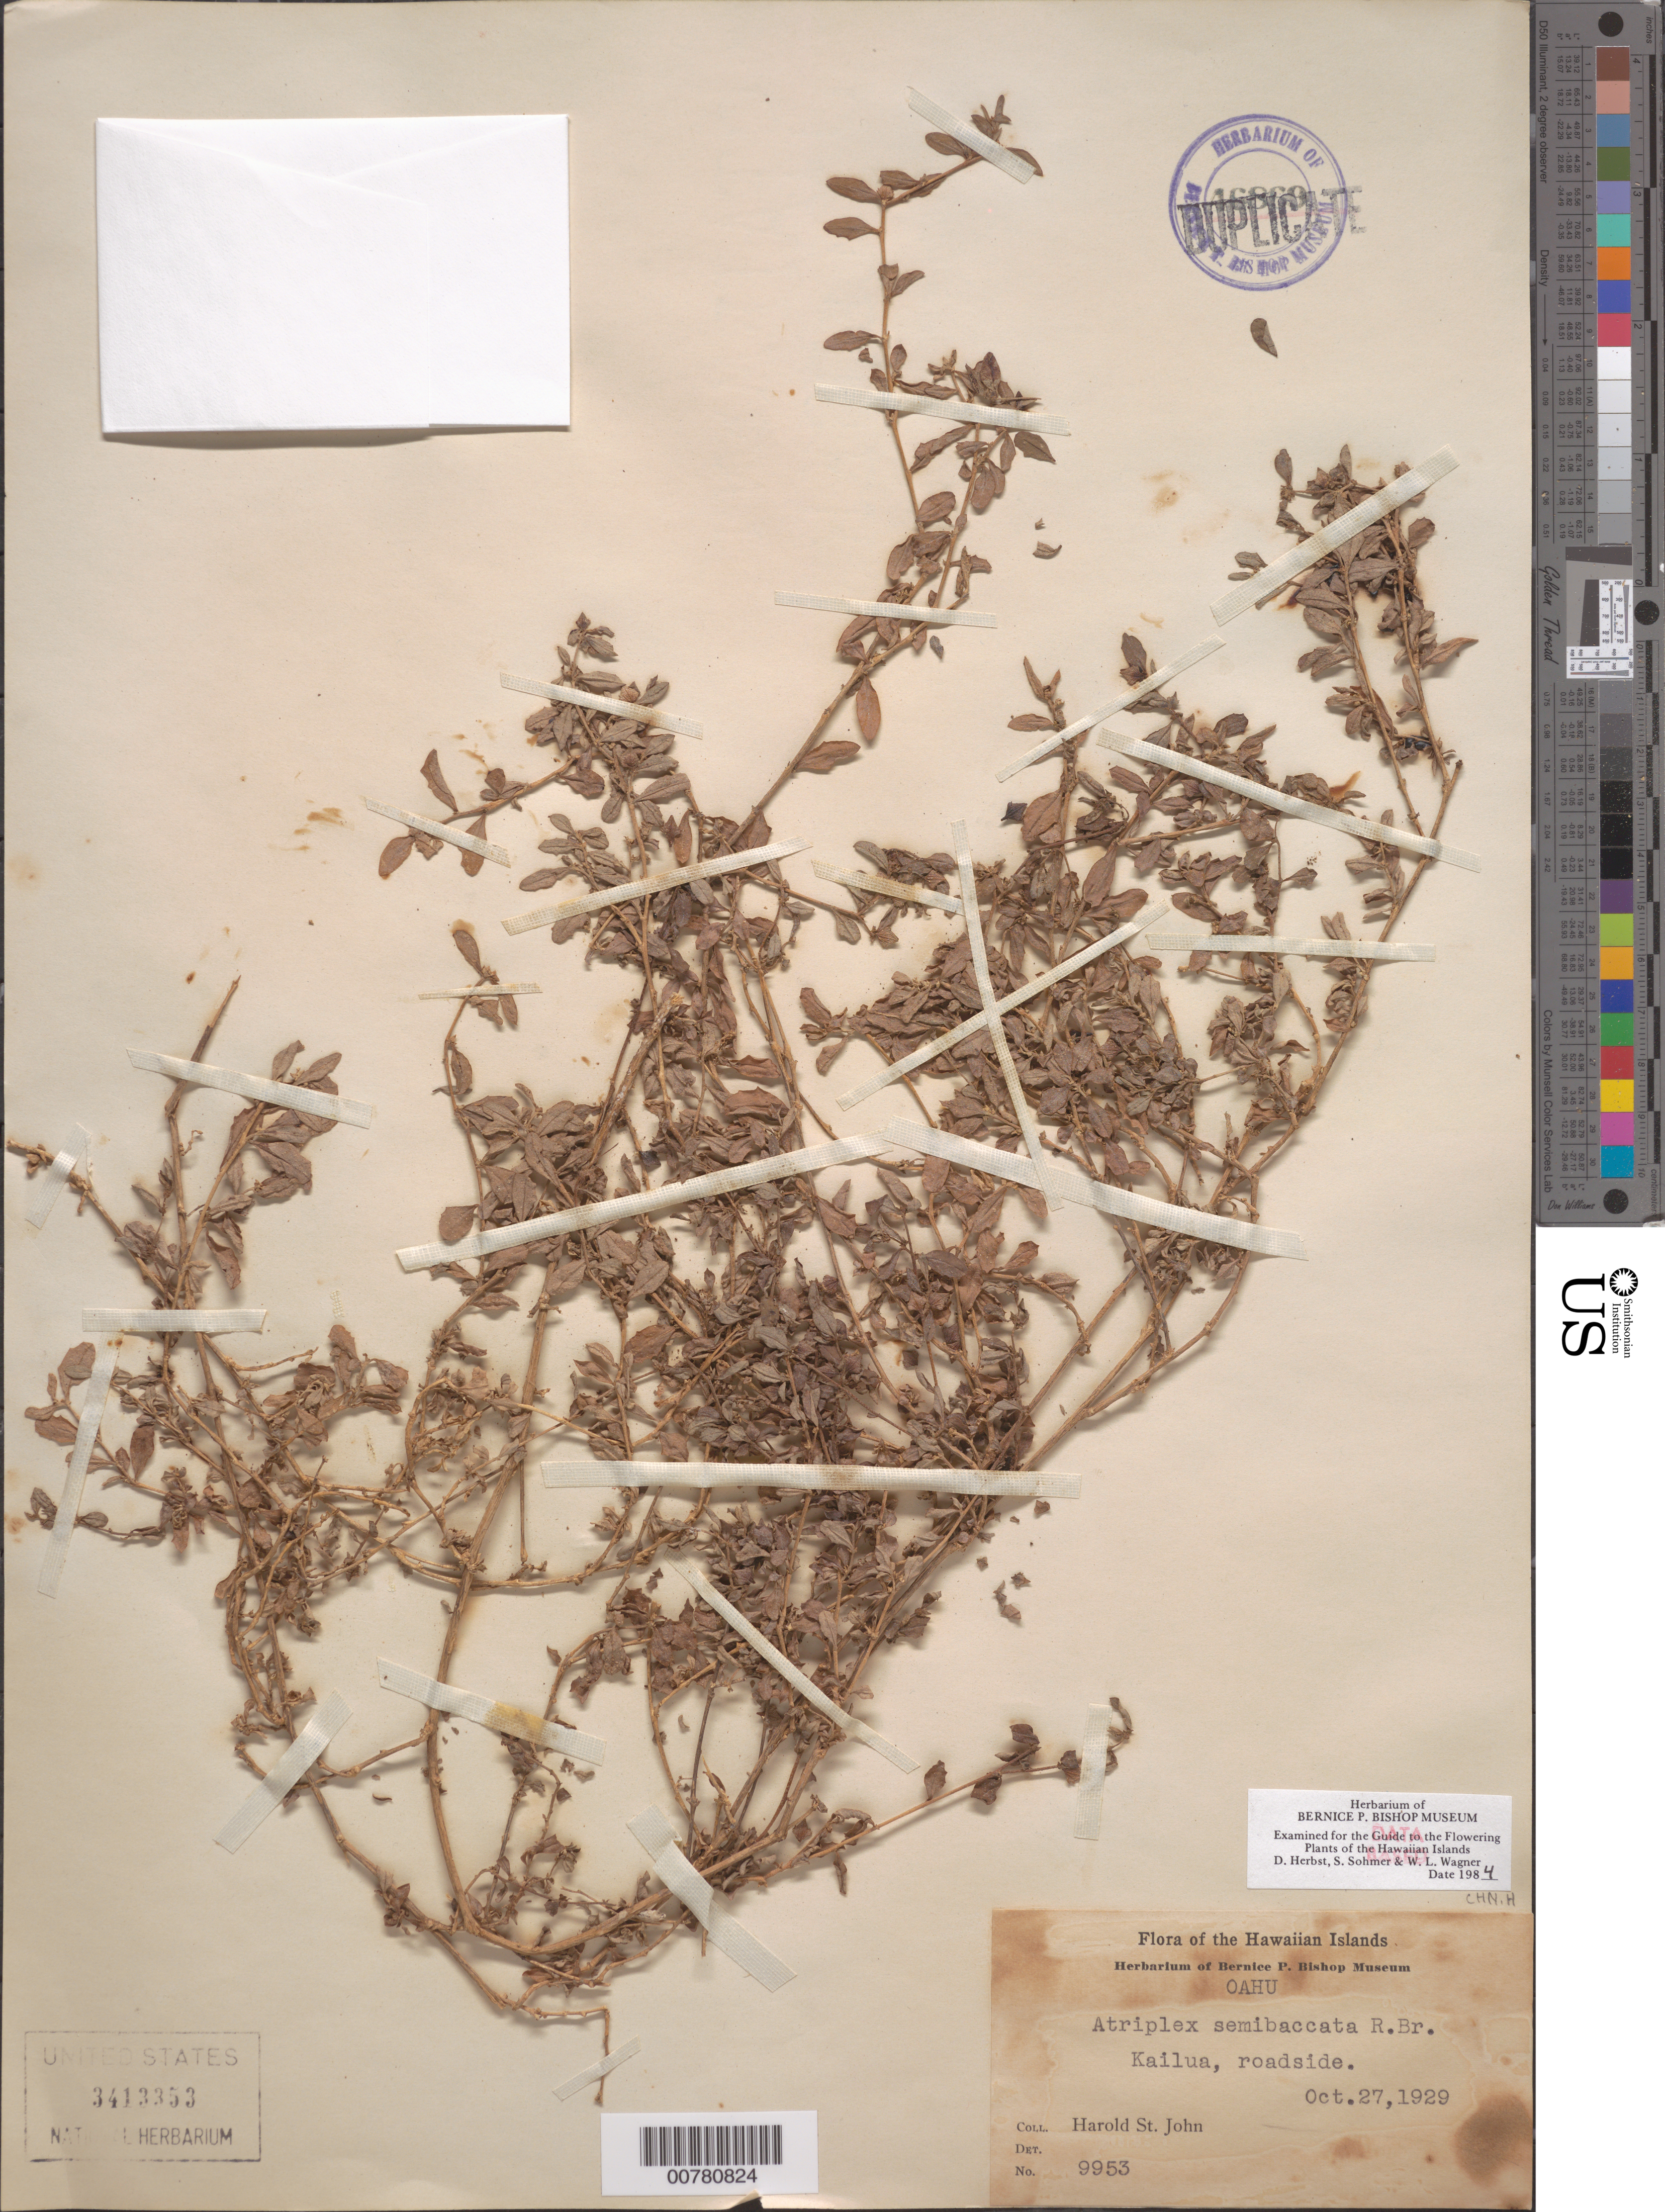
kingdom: Plantae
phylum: Tracheophyta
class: Magnoliopsida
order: Caryophyllales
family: Amaranthaceae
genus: Atriplex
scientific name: Atriplex semibaccata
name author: R. Br.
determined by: Herbst, D. R.; Sohmer, S. H.; Wagner, W. L.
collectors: H. St. John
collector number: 9953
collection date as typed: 27 Oct 1929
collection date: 1929-10-27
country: United States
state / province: Hawaii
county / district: Honolulu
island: Oahu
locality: Kailua, roadside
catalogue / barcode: US 3413353